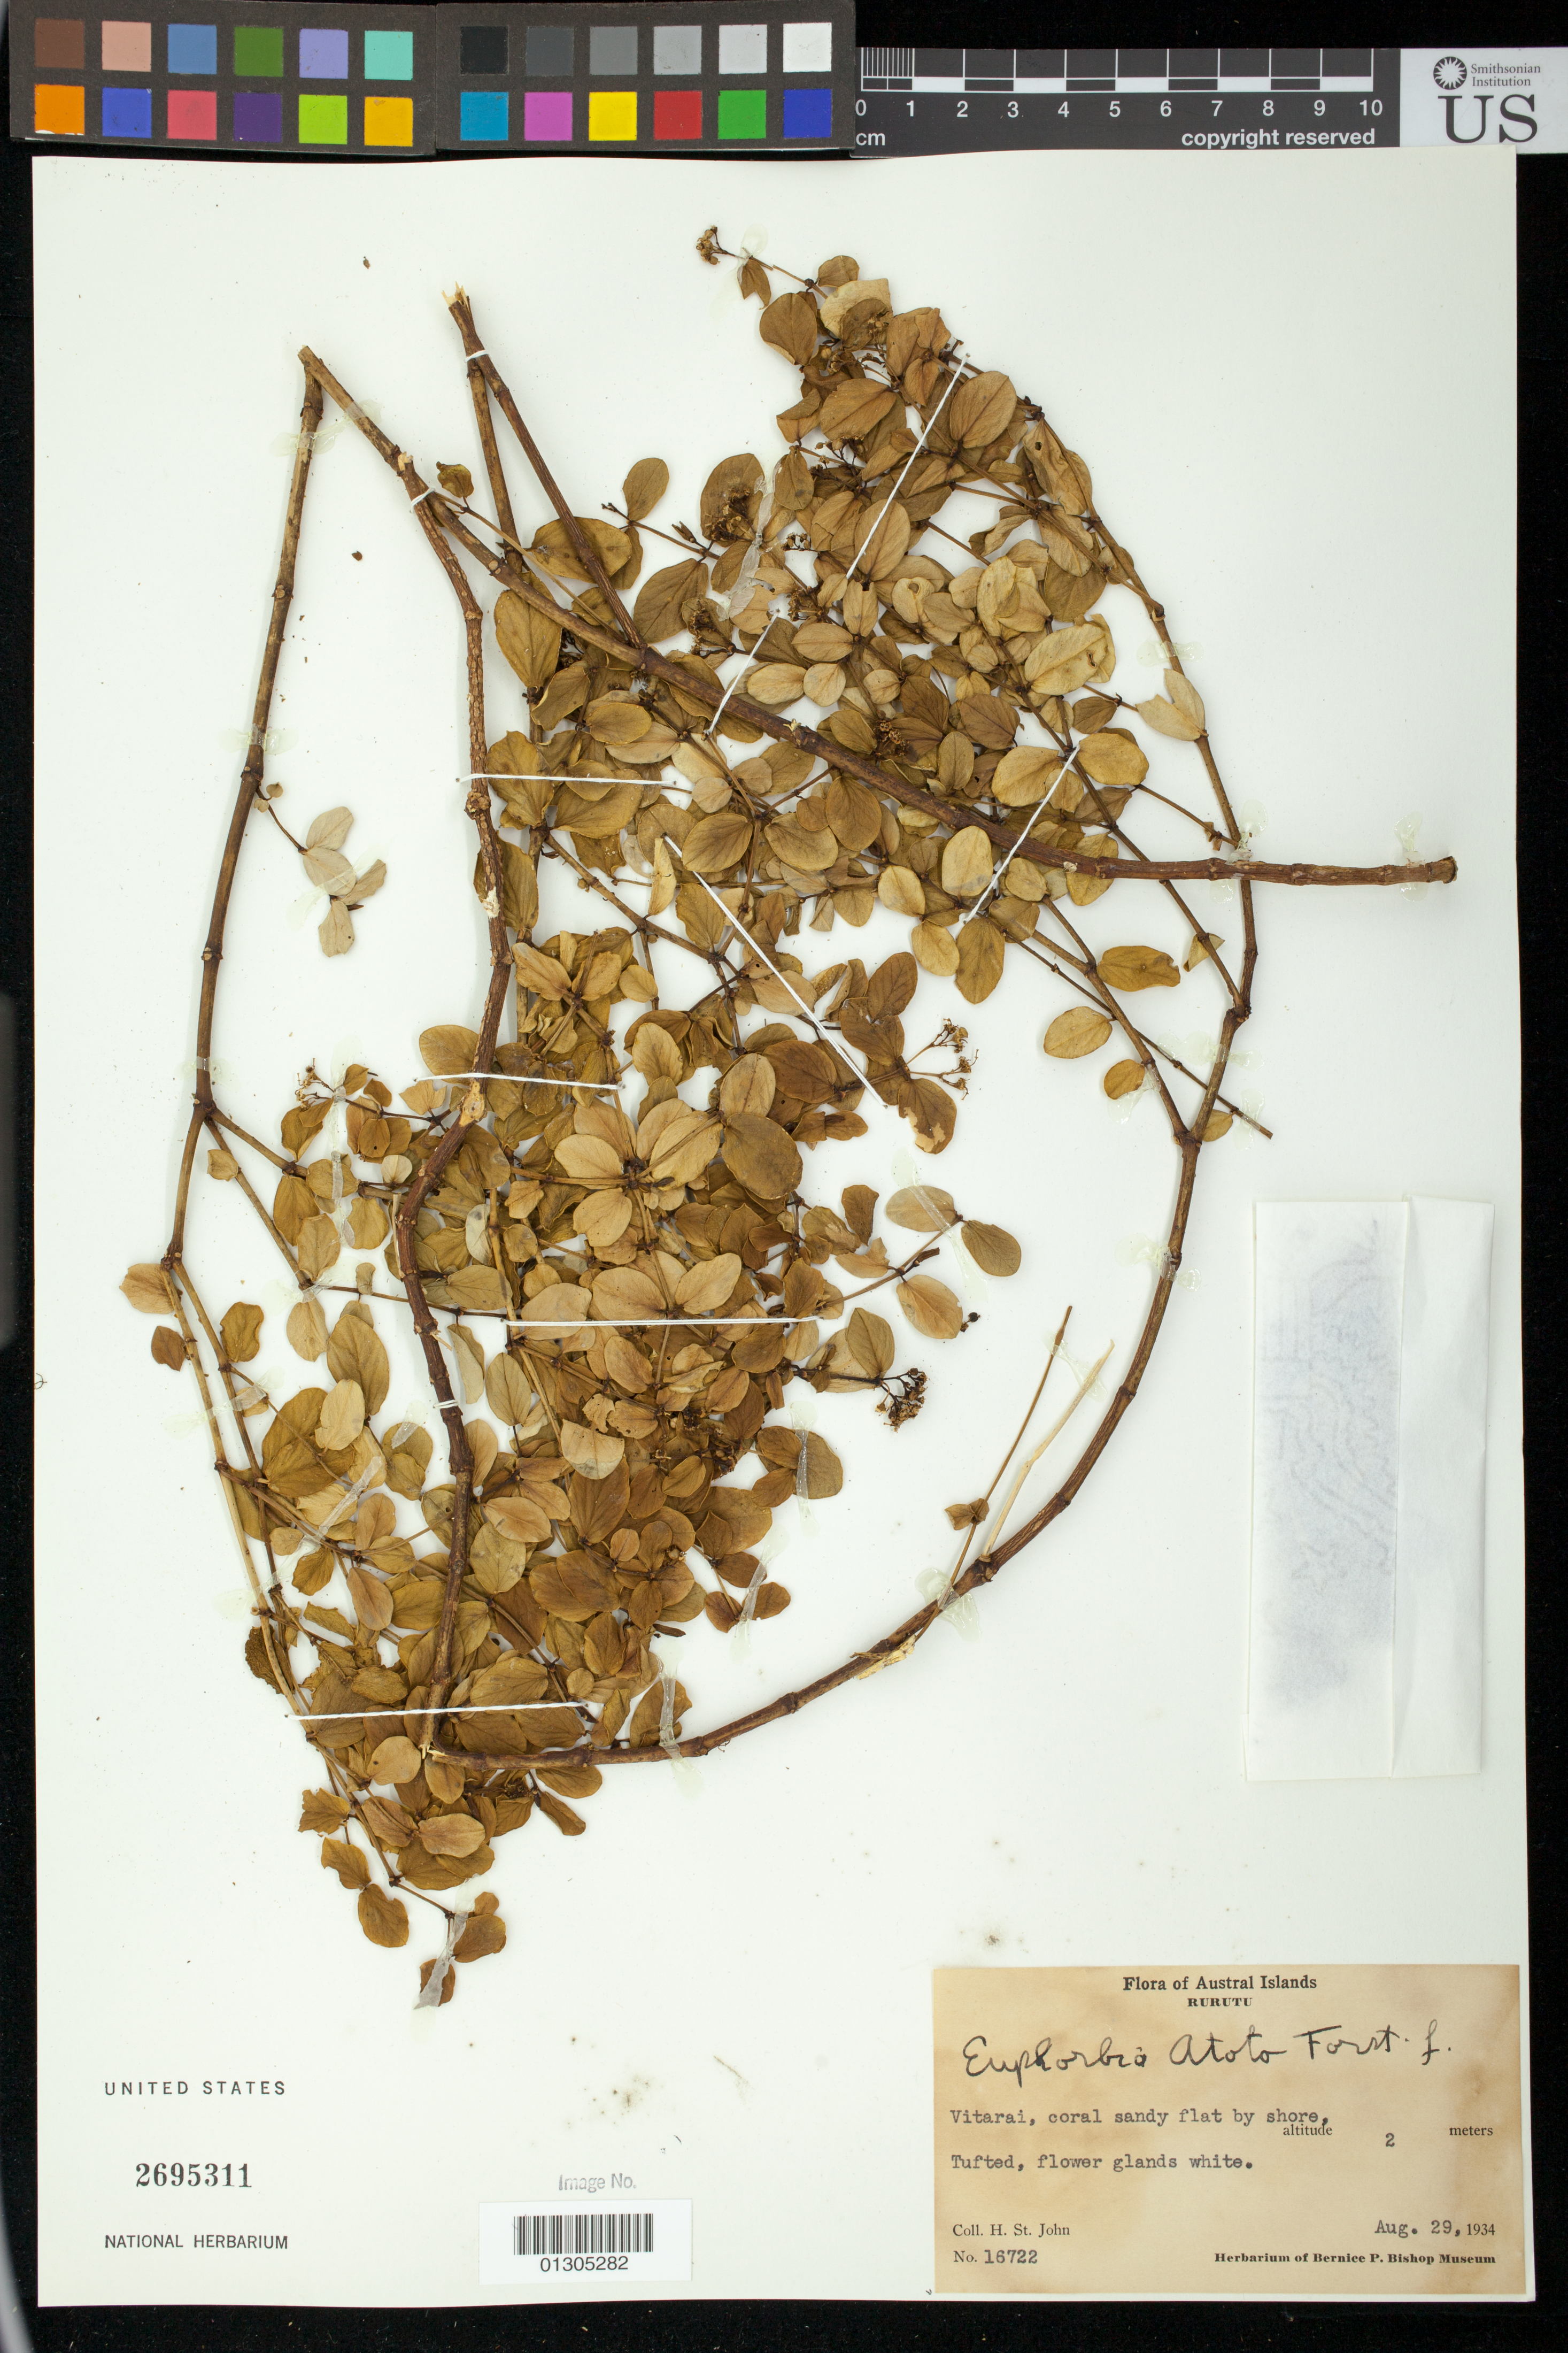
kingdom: Plantae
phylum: Tracheophyta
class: Magnoliopsida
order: Malpighiales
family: Euphorbiaceae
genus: Euphorbia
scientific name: Euphorbia atoto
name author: G. Forst.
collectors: H. St. John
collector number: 16722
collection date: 1934-08-29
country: French Polynesia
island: Rurutu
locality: Rurutu, Vitarai, by shore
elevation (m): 2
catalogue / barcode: US 2695311